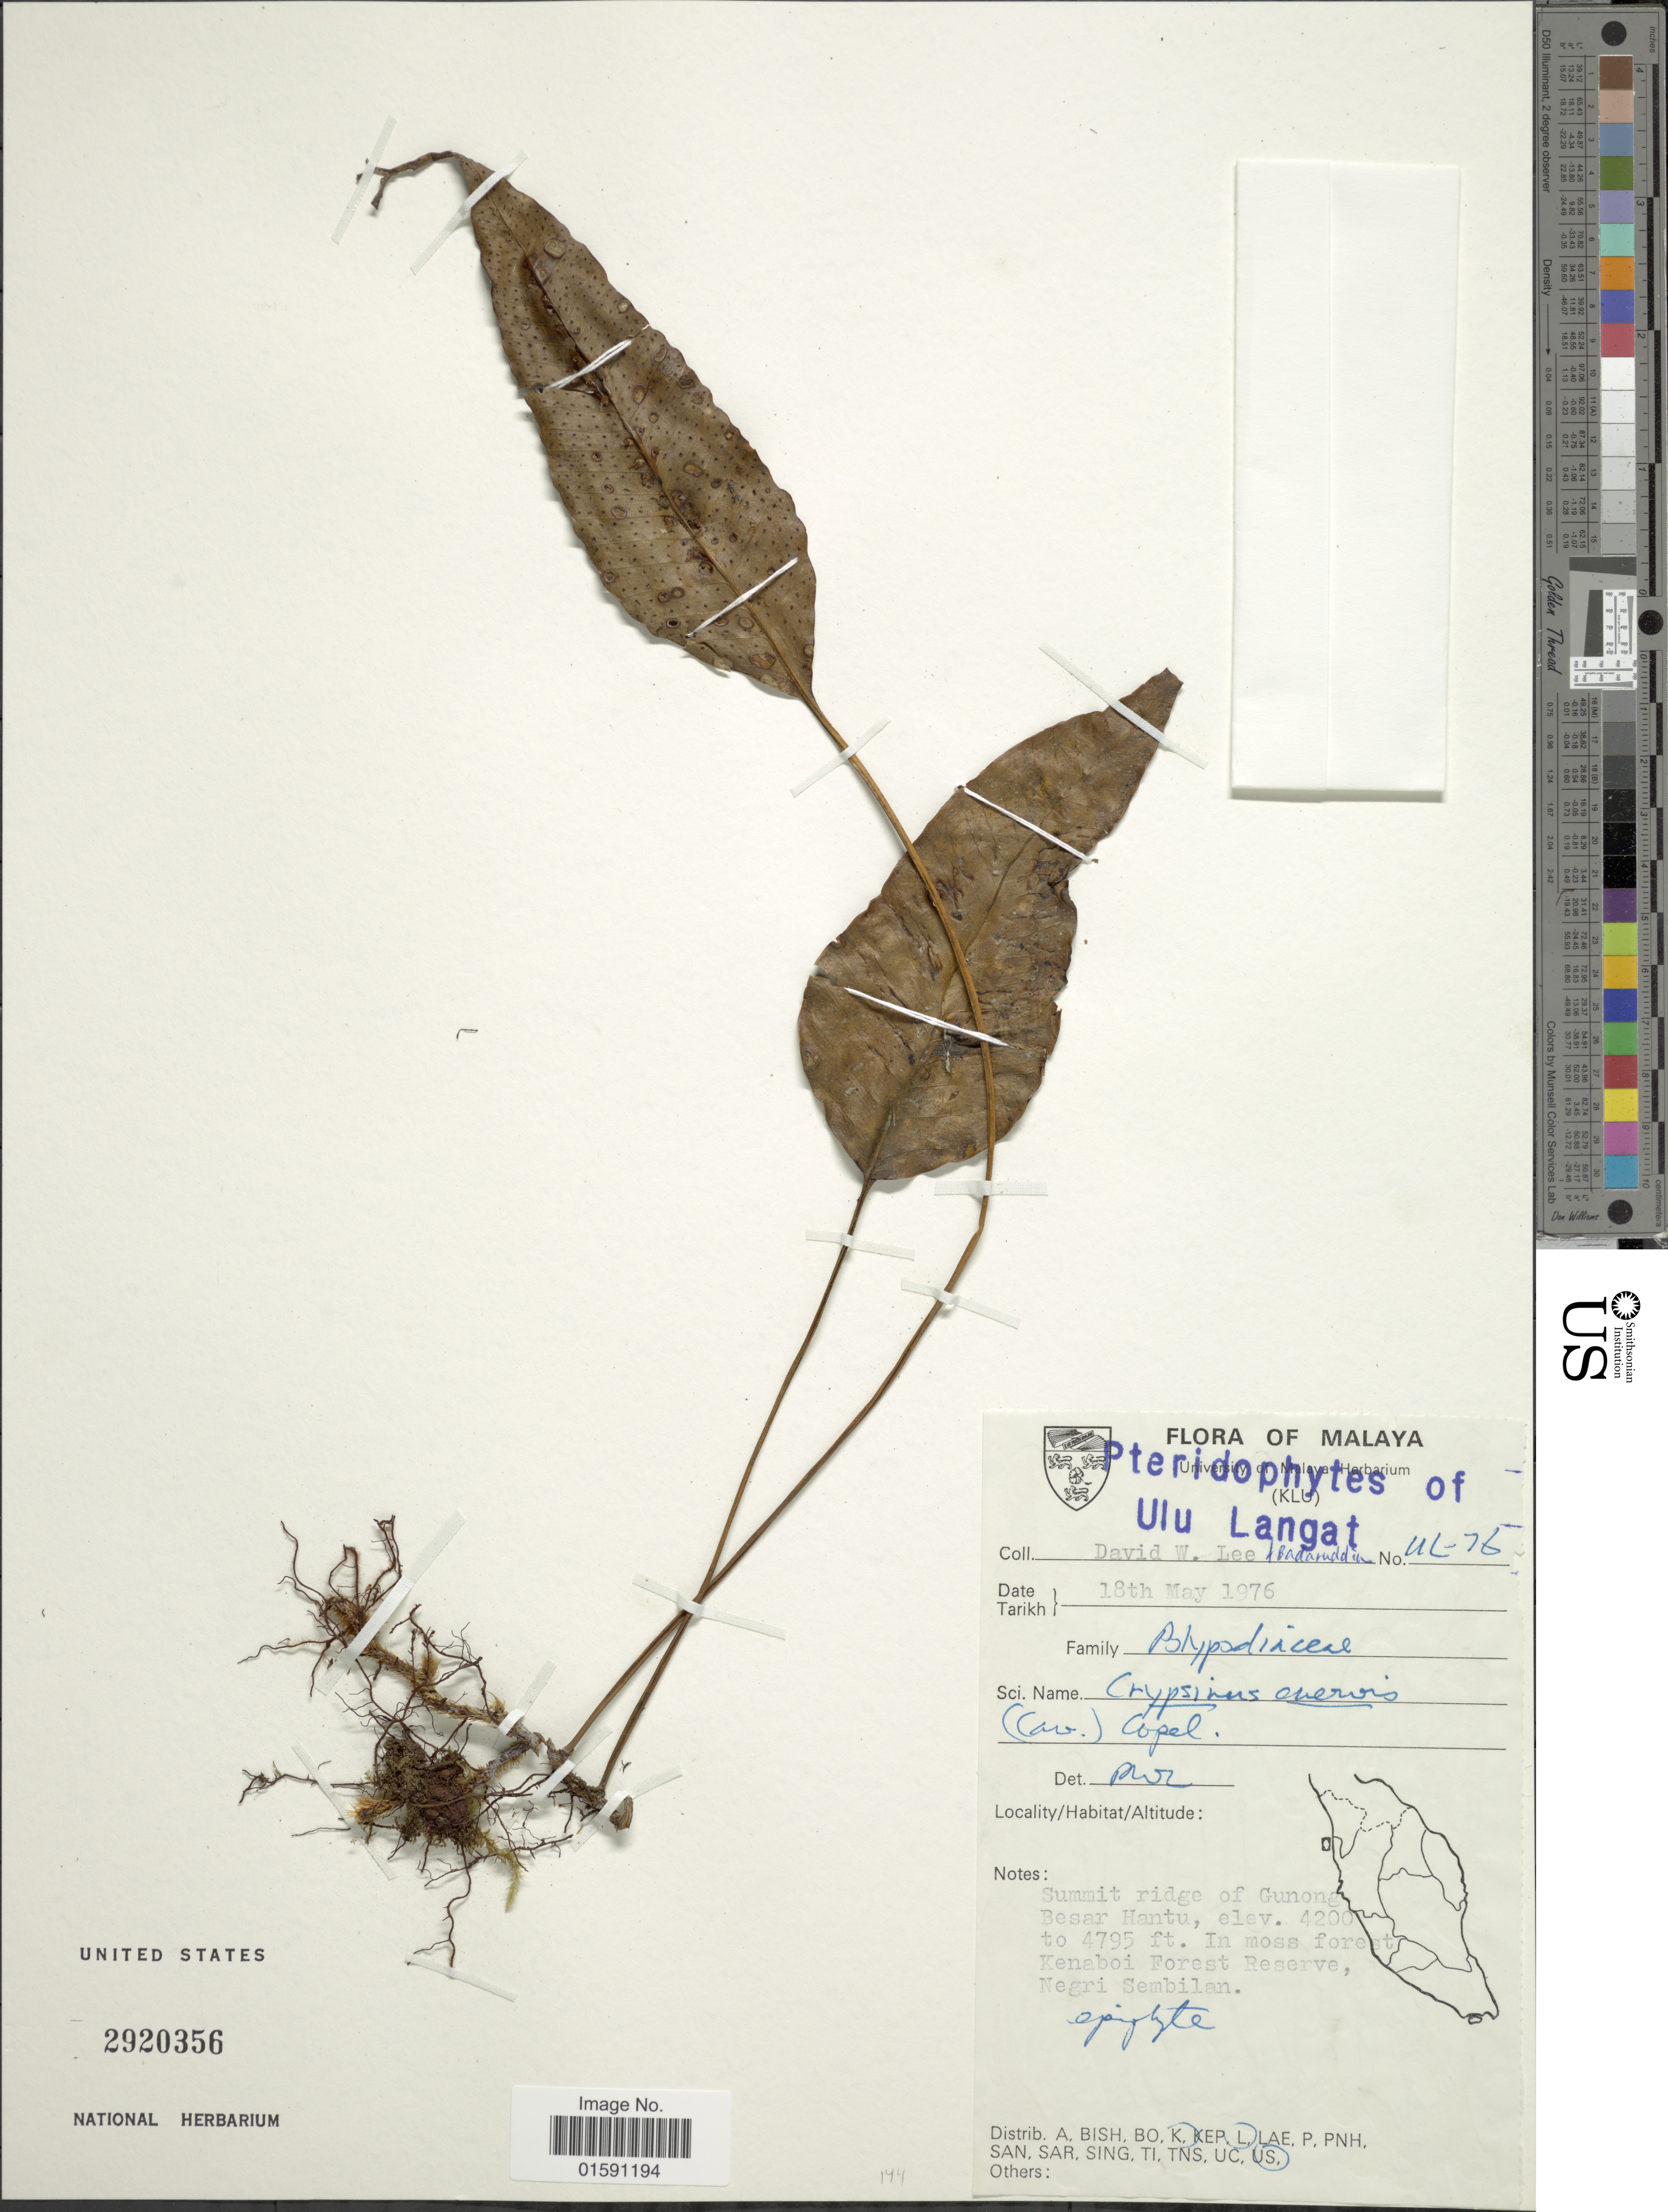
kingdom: Plantae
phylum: Tracheophyta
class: Polypodiopsida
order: Polypodiales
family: Polypodiaceae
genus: Selliguea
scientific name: Selliguea enervis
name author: (Cav.) Ching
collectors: D. Lee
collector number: UL-76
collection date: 1976-05-18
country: Malaysia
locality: Malaya. Summit ridge of Gunong. Besar Hantu. In moss forest Kenaboi Fotest reserve, Negro Sembilan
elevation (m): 1280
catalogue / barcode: US 2920356